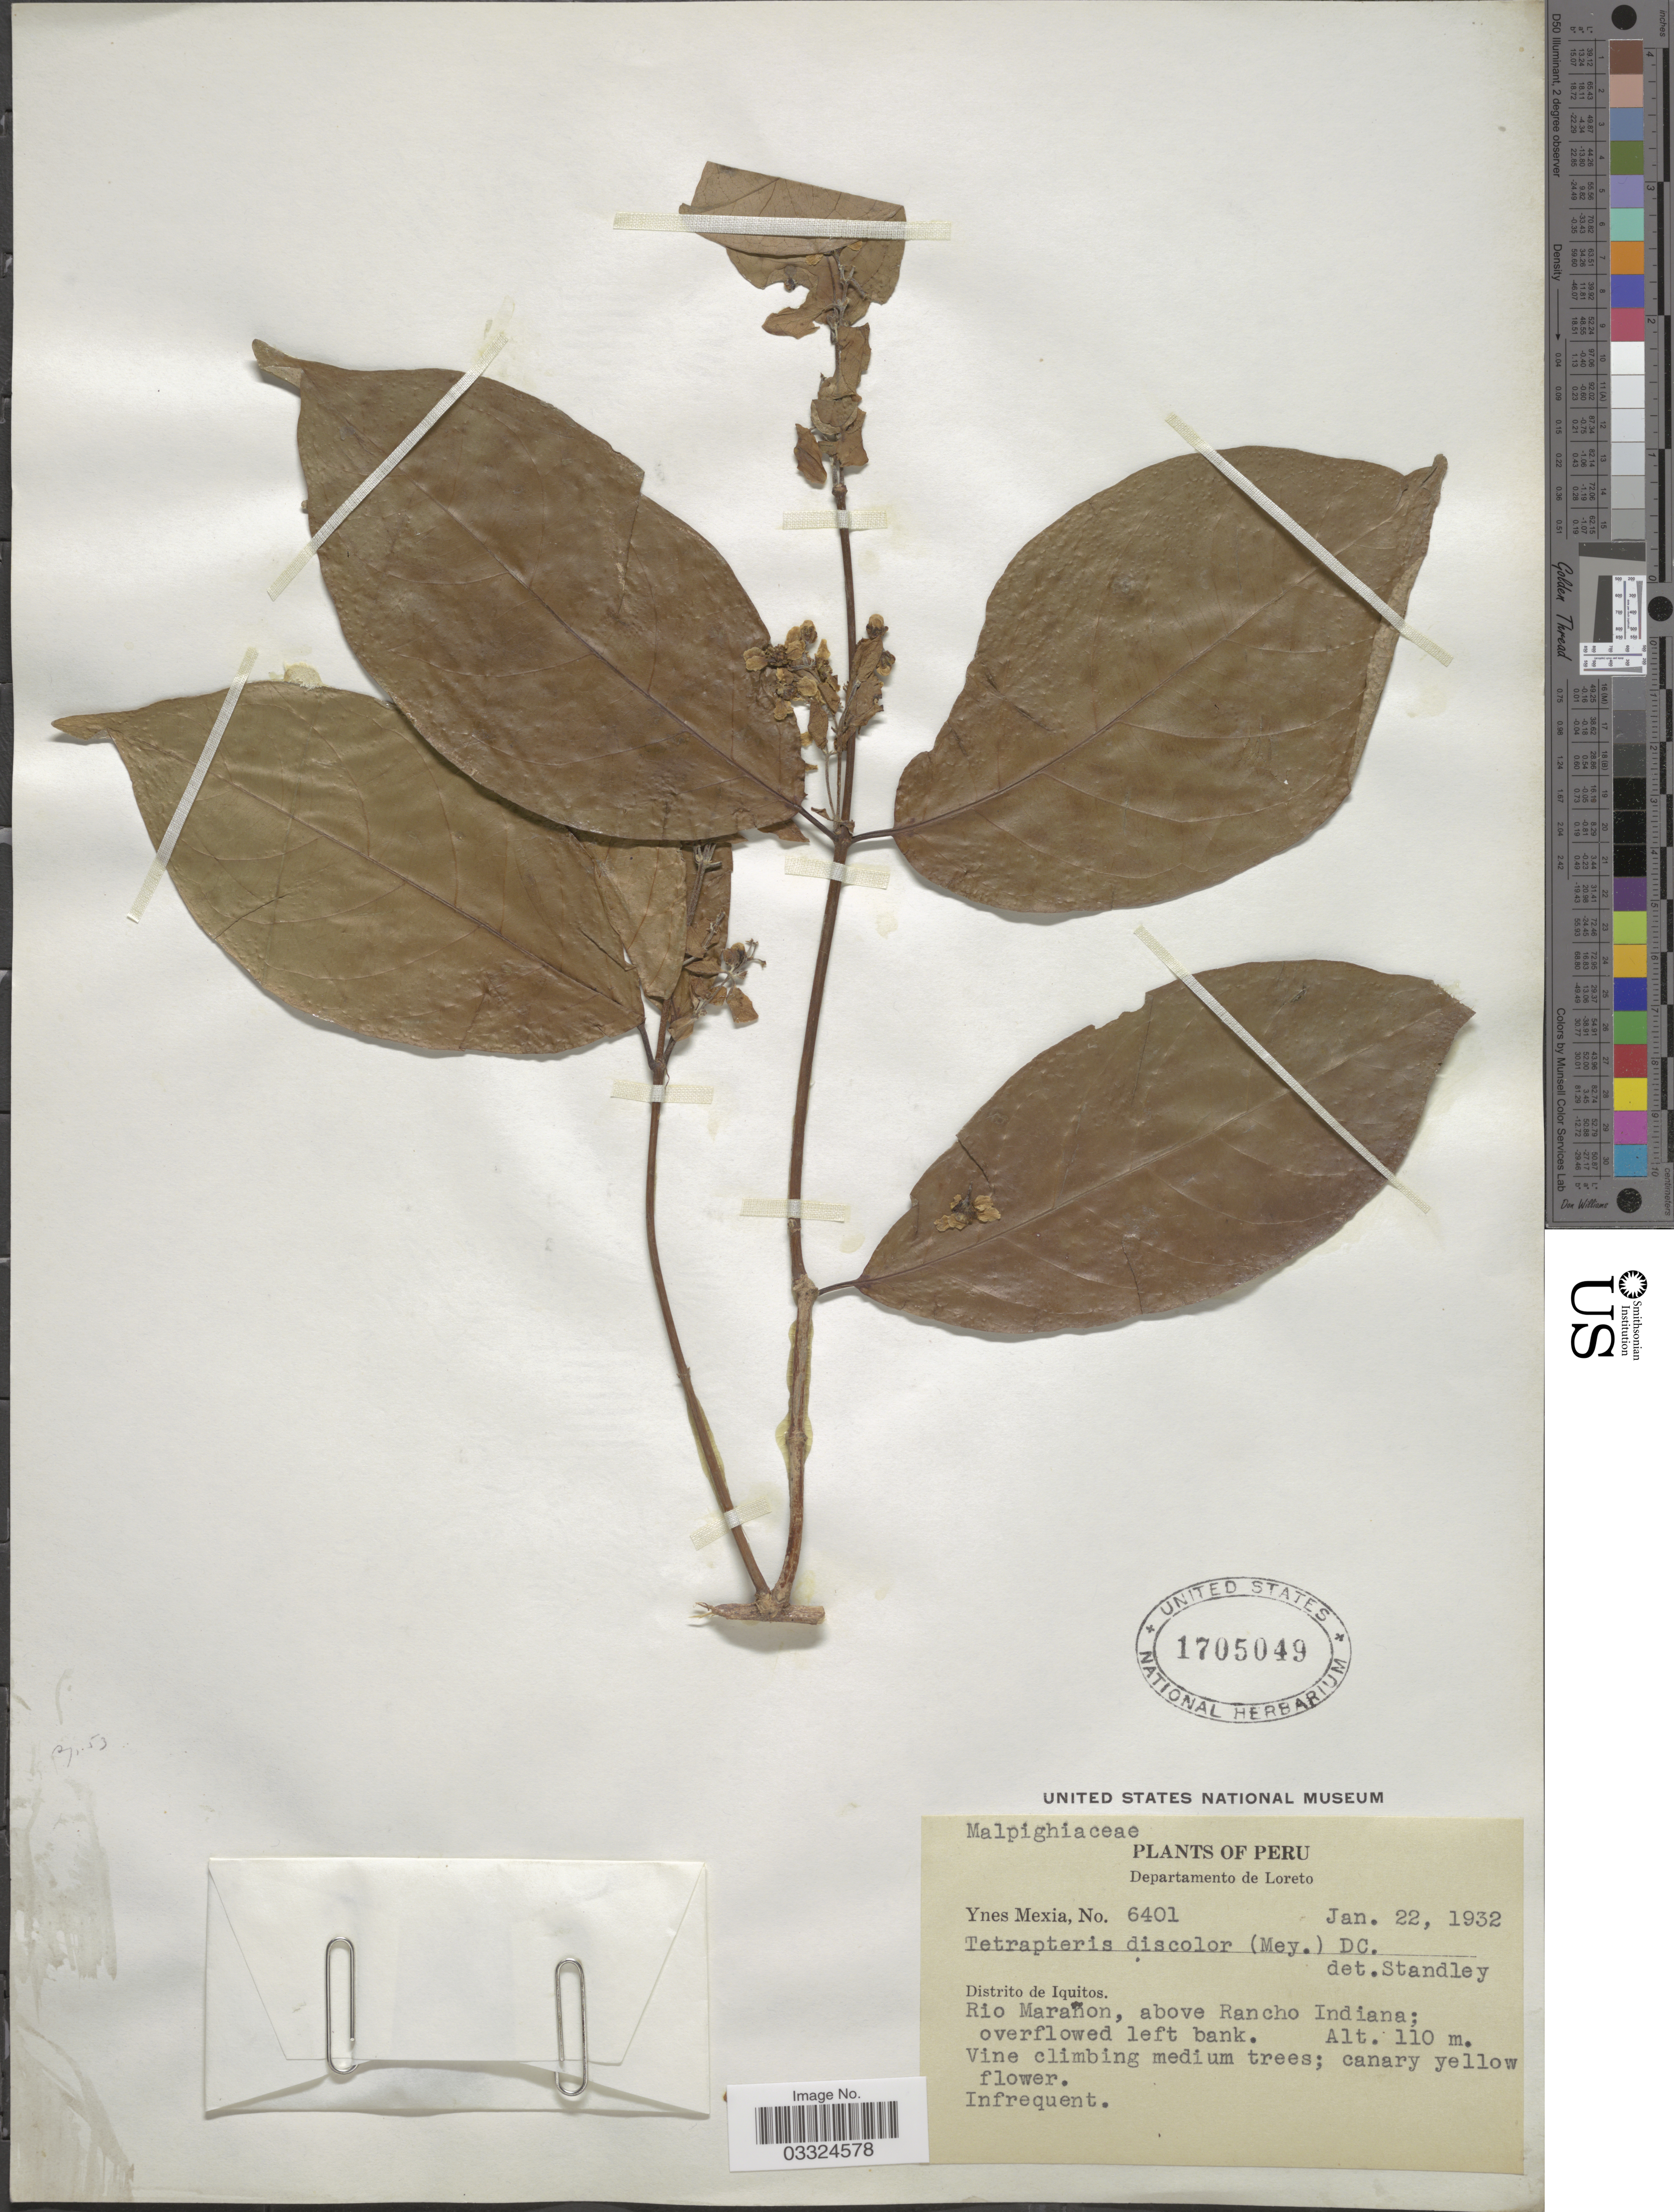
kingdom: Plantae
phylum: Tracheophyta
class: Magnoliopsida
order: Malpighiales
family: Malpighiaceae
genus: Tetrapterys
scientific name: Tetrapterys discolor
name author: (G. Mey.) DC.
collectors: Y. Mexia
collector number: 6401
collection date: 1932-01-22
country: Peru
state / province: Loreto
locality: Departamento de Loreto. Distrito de Iquitos. Rio Marañon, above Rancho Indiana.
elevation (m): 110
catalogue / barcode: US 1705049